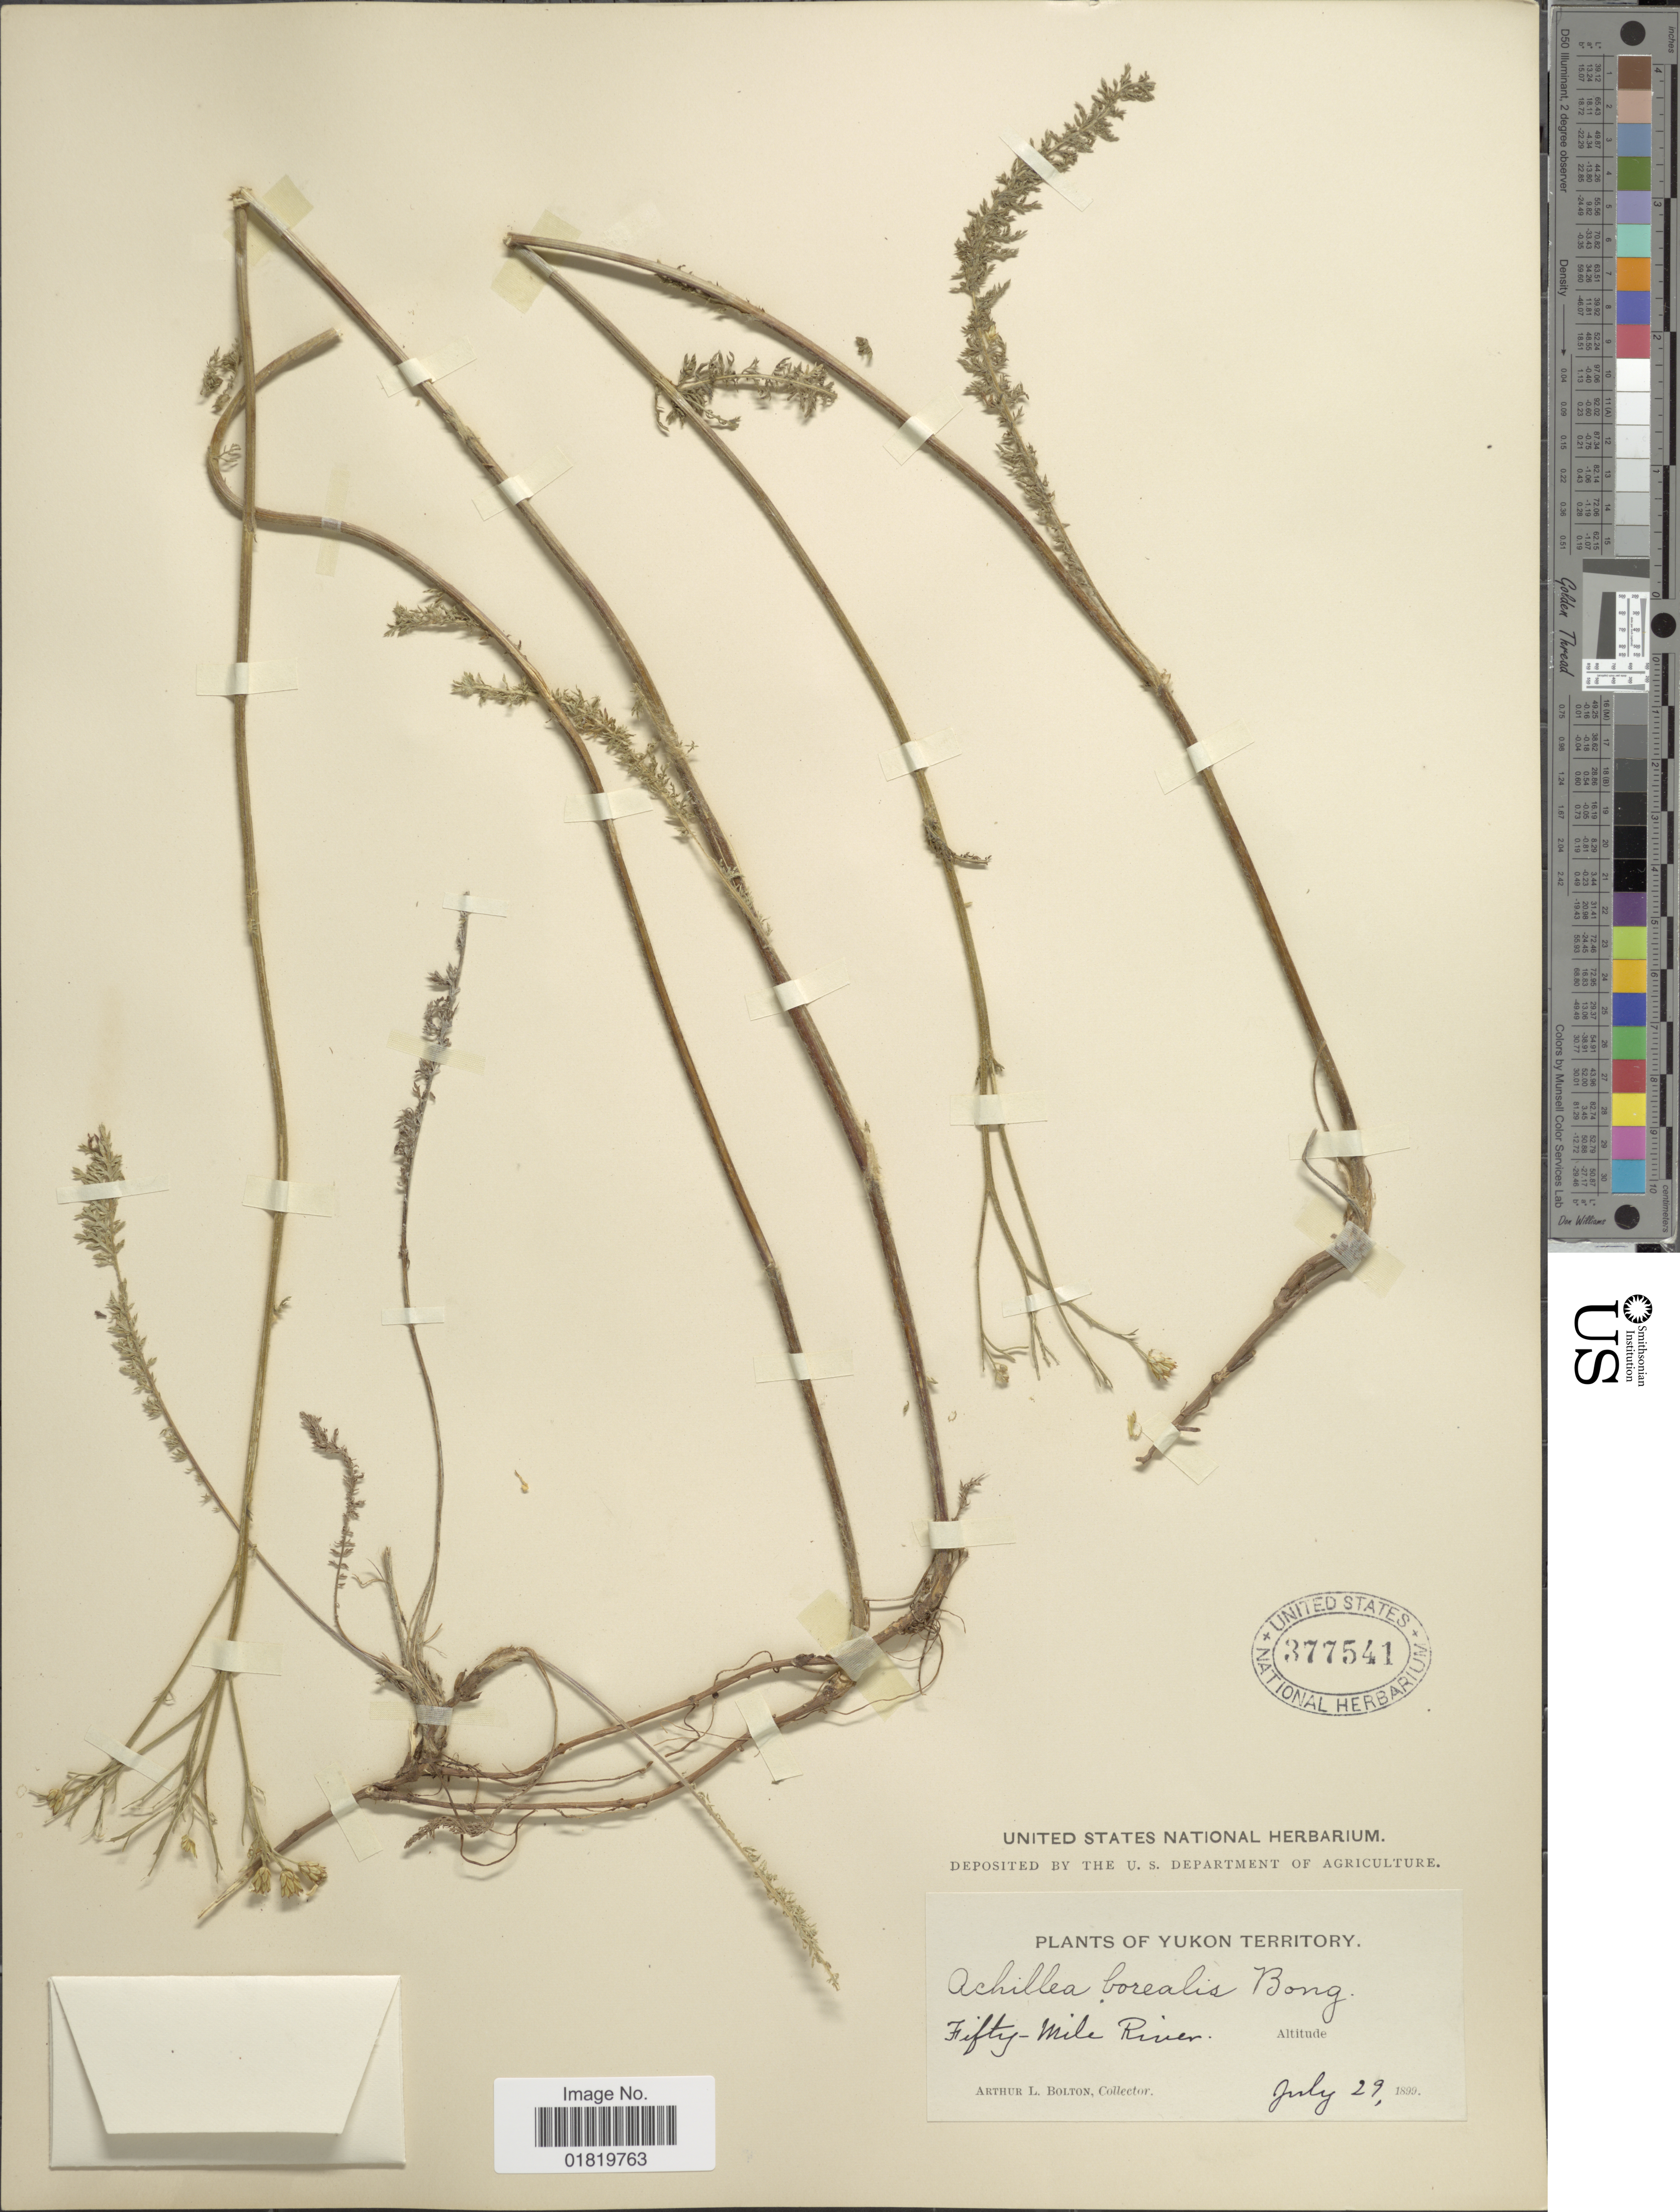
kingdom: Plantae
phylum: Tracheophyta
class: Magnoliopsida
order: Asterales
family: Asteraceae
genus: Achillea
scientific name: Achillea borealis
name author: Bong.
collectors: A. Bolton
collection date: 1899-07-29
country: Canada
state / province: Yukon Territory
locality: Fifty-mile River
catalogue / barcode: US 377541